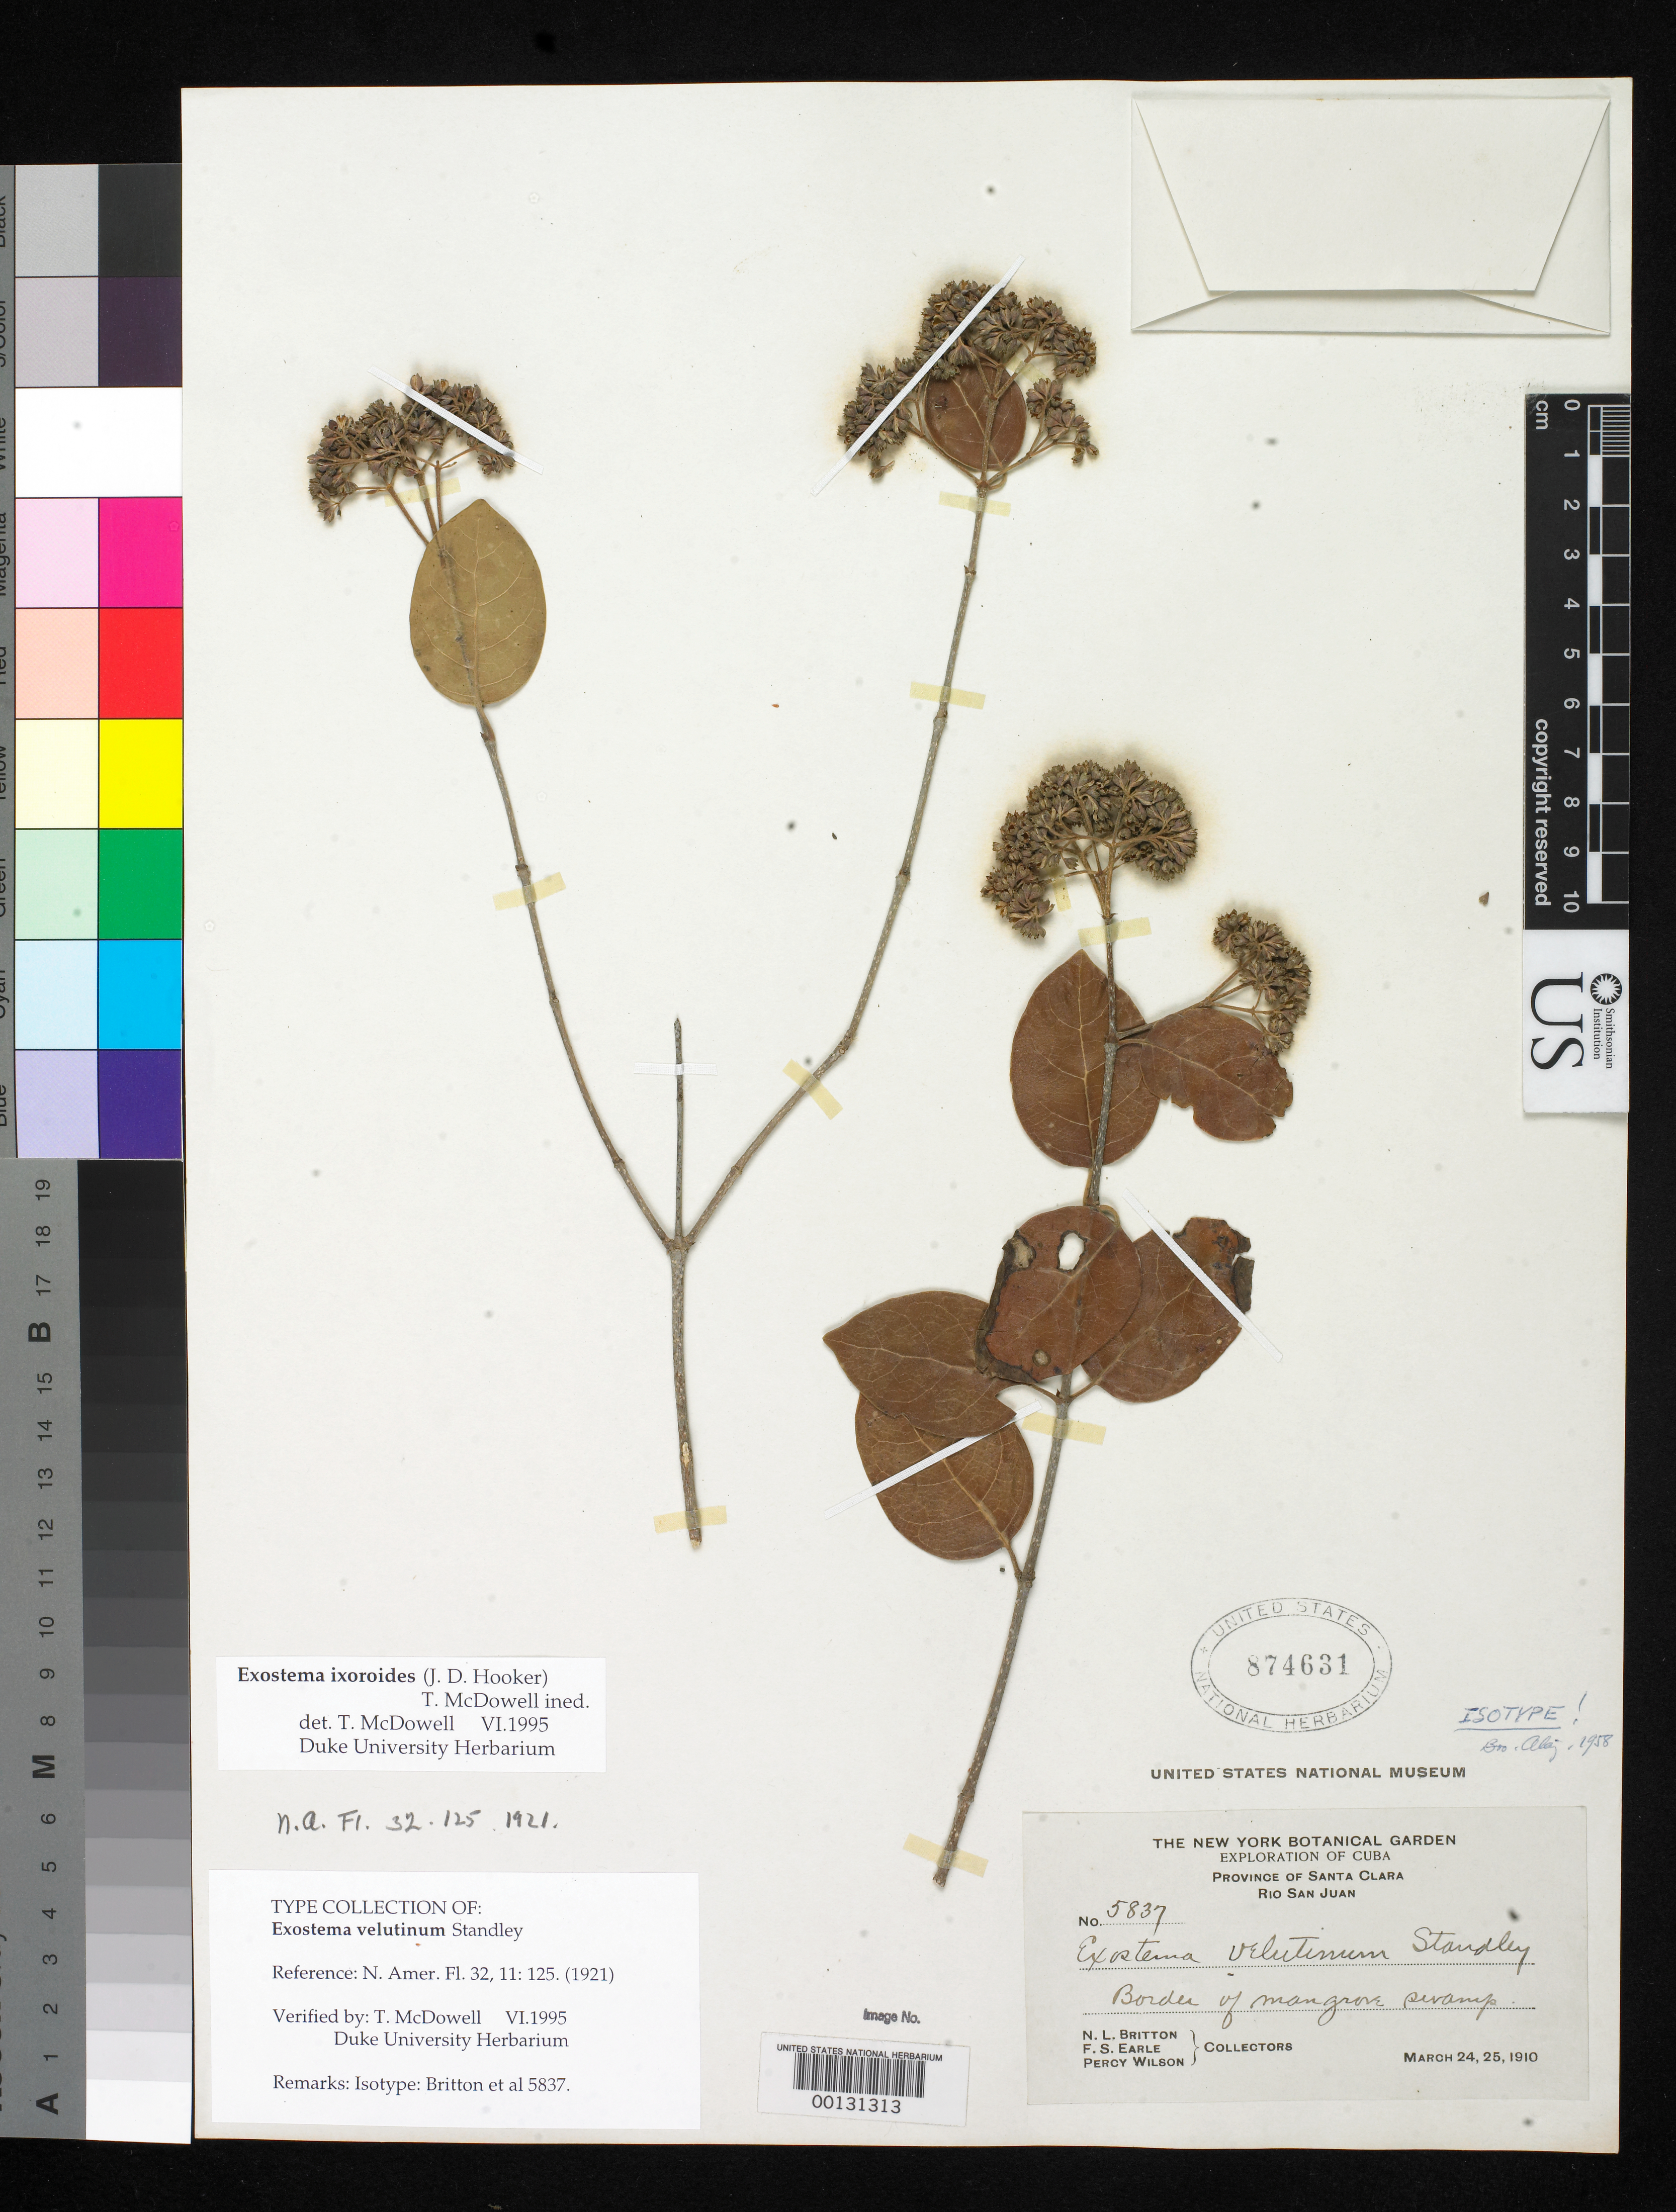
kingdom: Plantae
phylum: Tracheophyta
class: Magnoliopsida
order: Gentianales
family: Rubiaceae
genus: Exostema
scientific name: Exostema velutinum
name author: Standl.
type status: Isotype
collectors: N. Britton, F. S. Earle & P. Wilson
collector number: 5837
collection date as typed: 24 Mar 1910 and 25 Mar 1910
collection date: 1910-03-24,1910-03-25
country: Cuba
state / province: Santa Clara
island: Greater Antilles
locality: Rio San Juan.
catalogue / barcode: US 874631